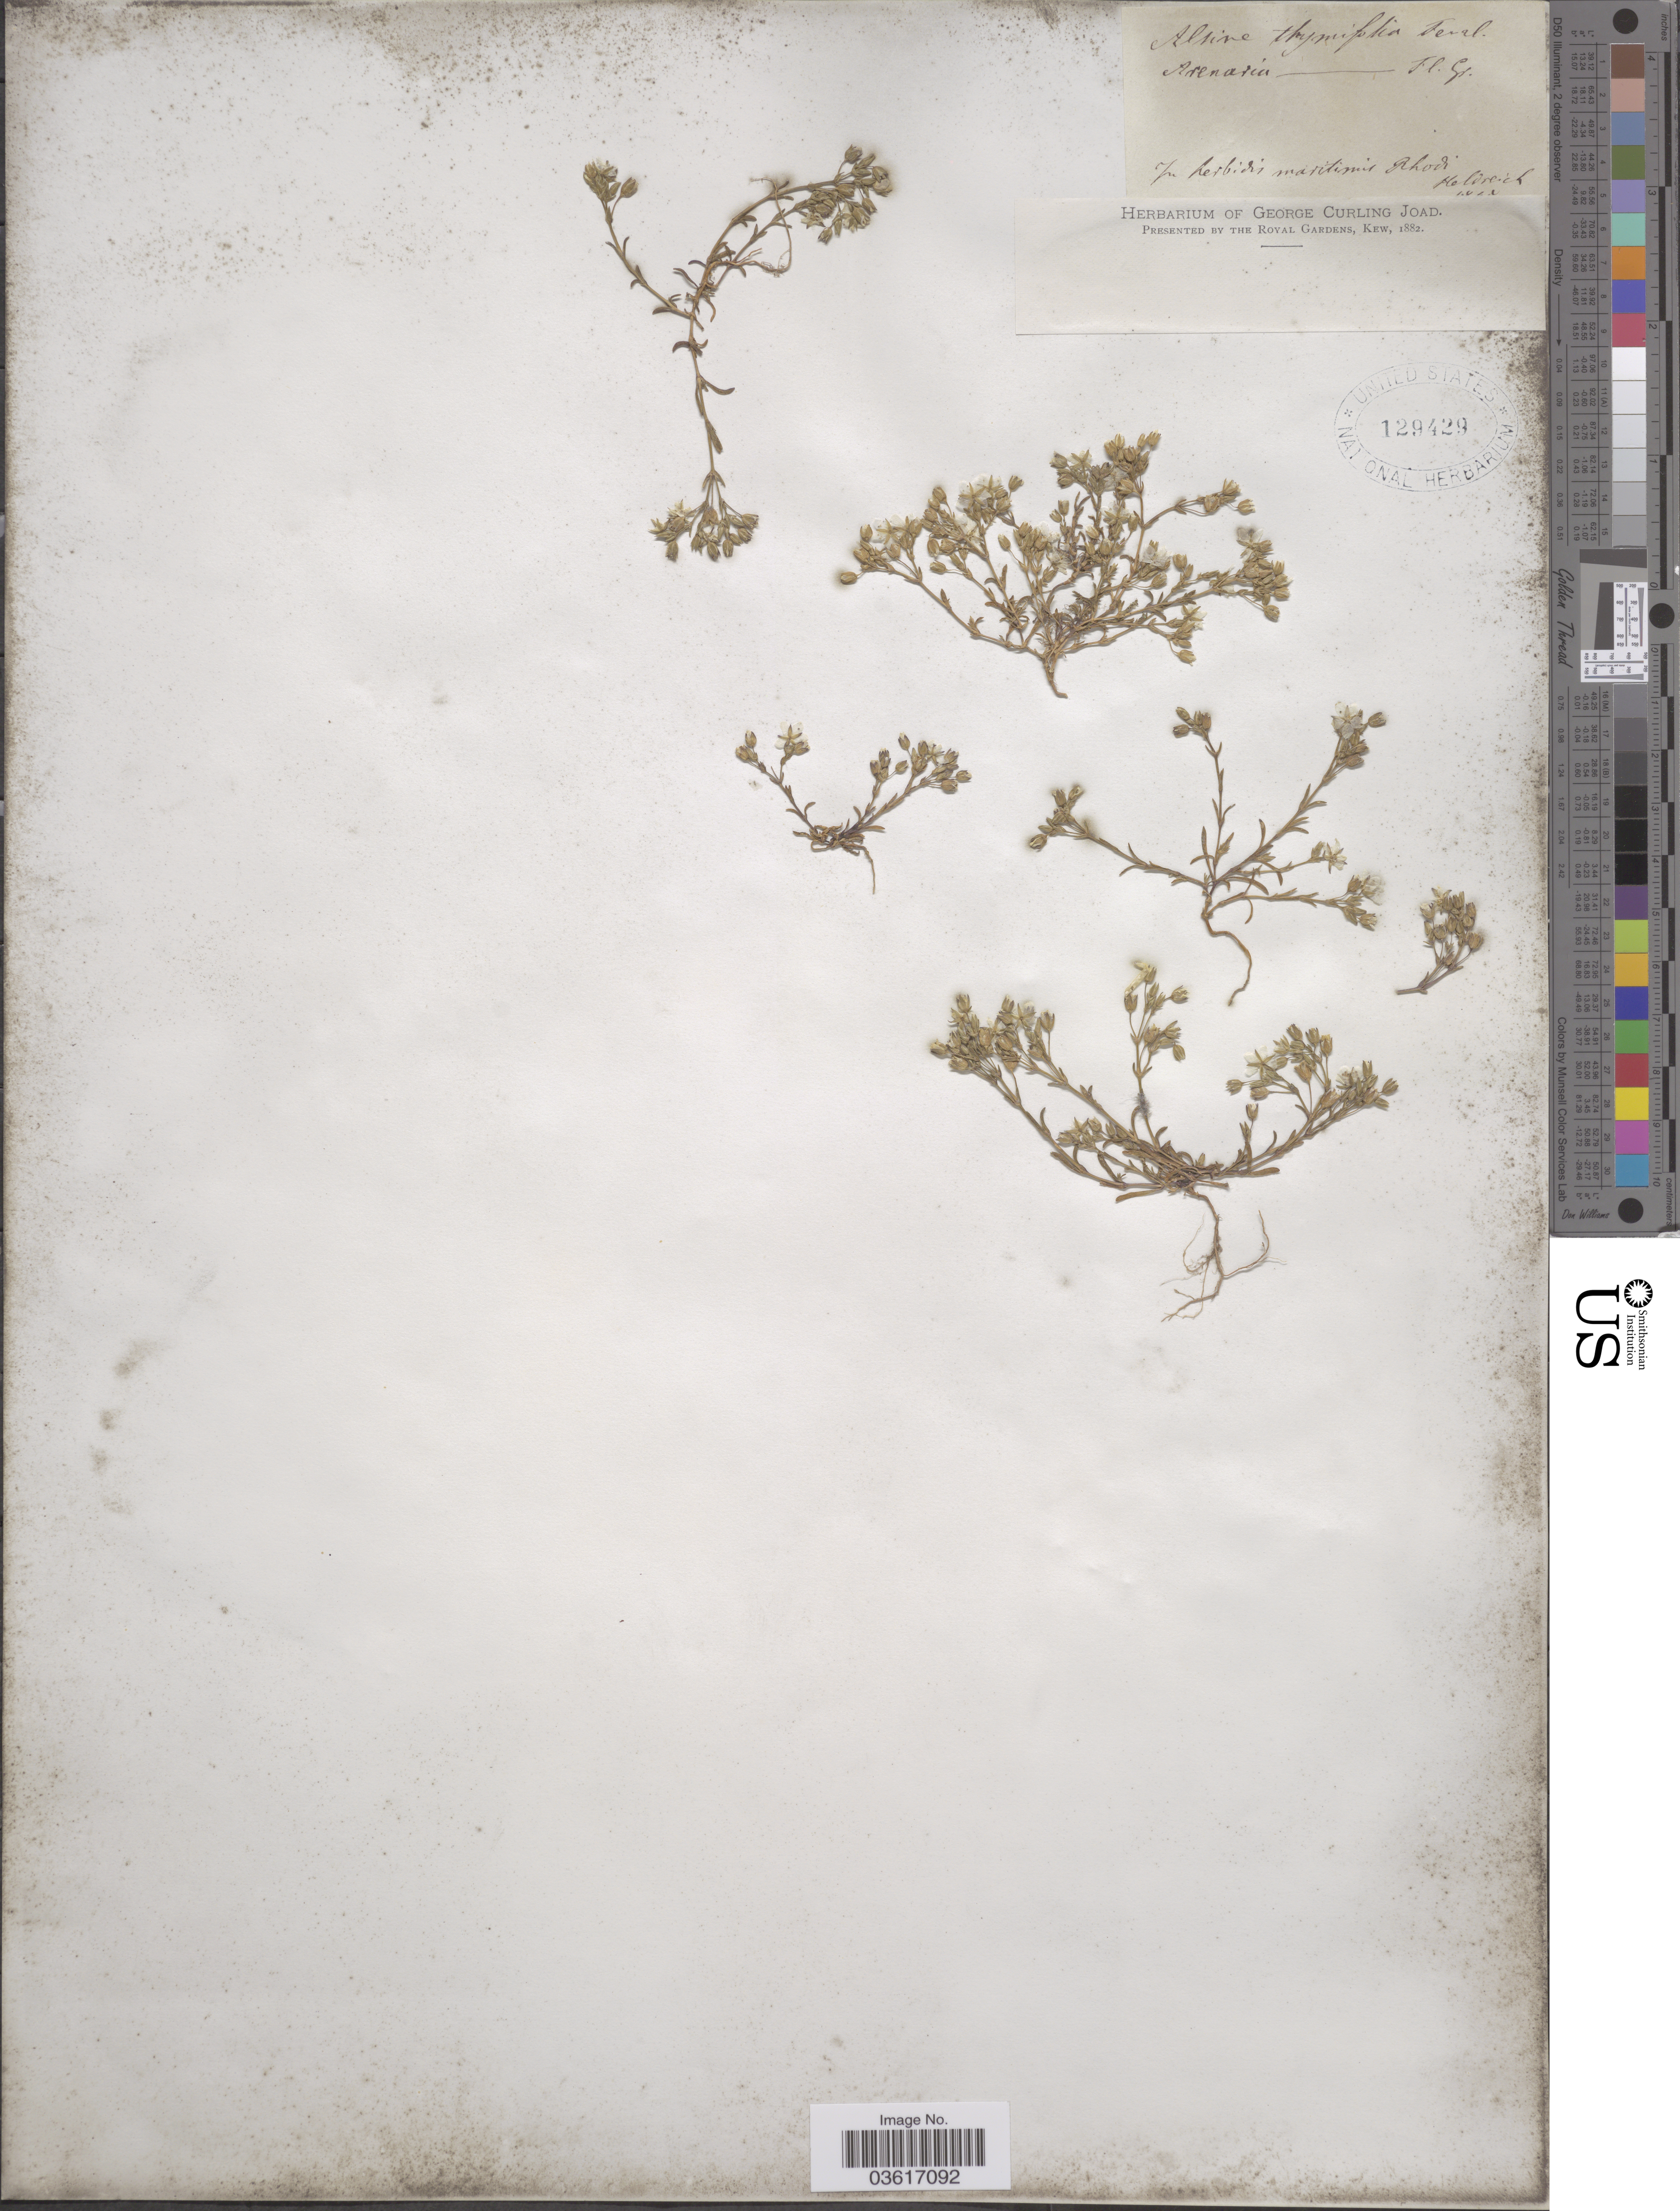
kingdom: Plantae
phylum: Tracheophyta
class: Magnoliopsida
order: Caryophyllales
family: Caryophyllaceae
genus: Minuartia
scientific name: Minuartia thymifolia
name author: (Sm.) Bornm.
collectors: Heldreich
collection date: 1862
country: Greece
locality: In herbidi maritimis Rhodi.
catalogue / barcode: US 129429